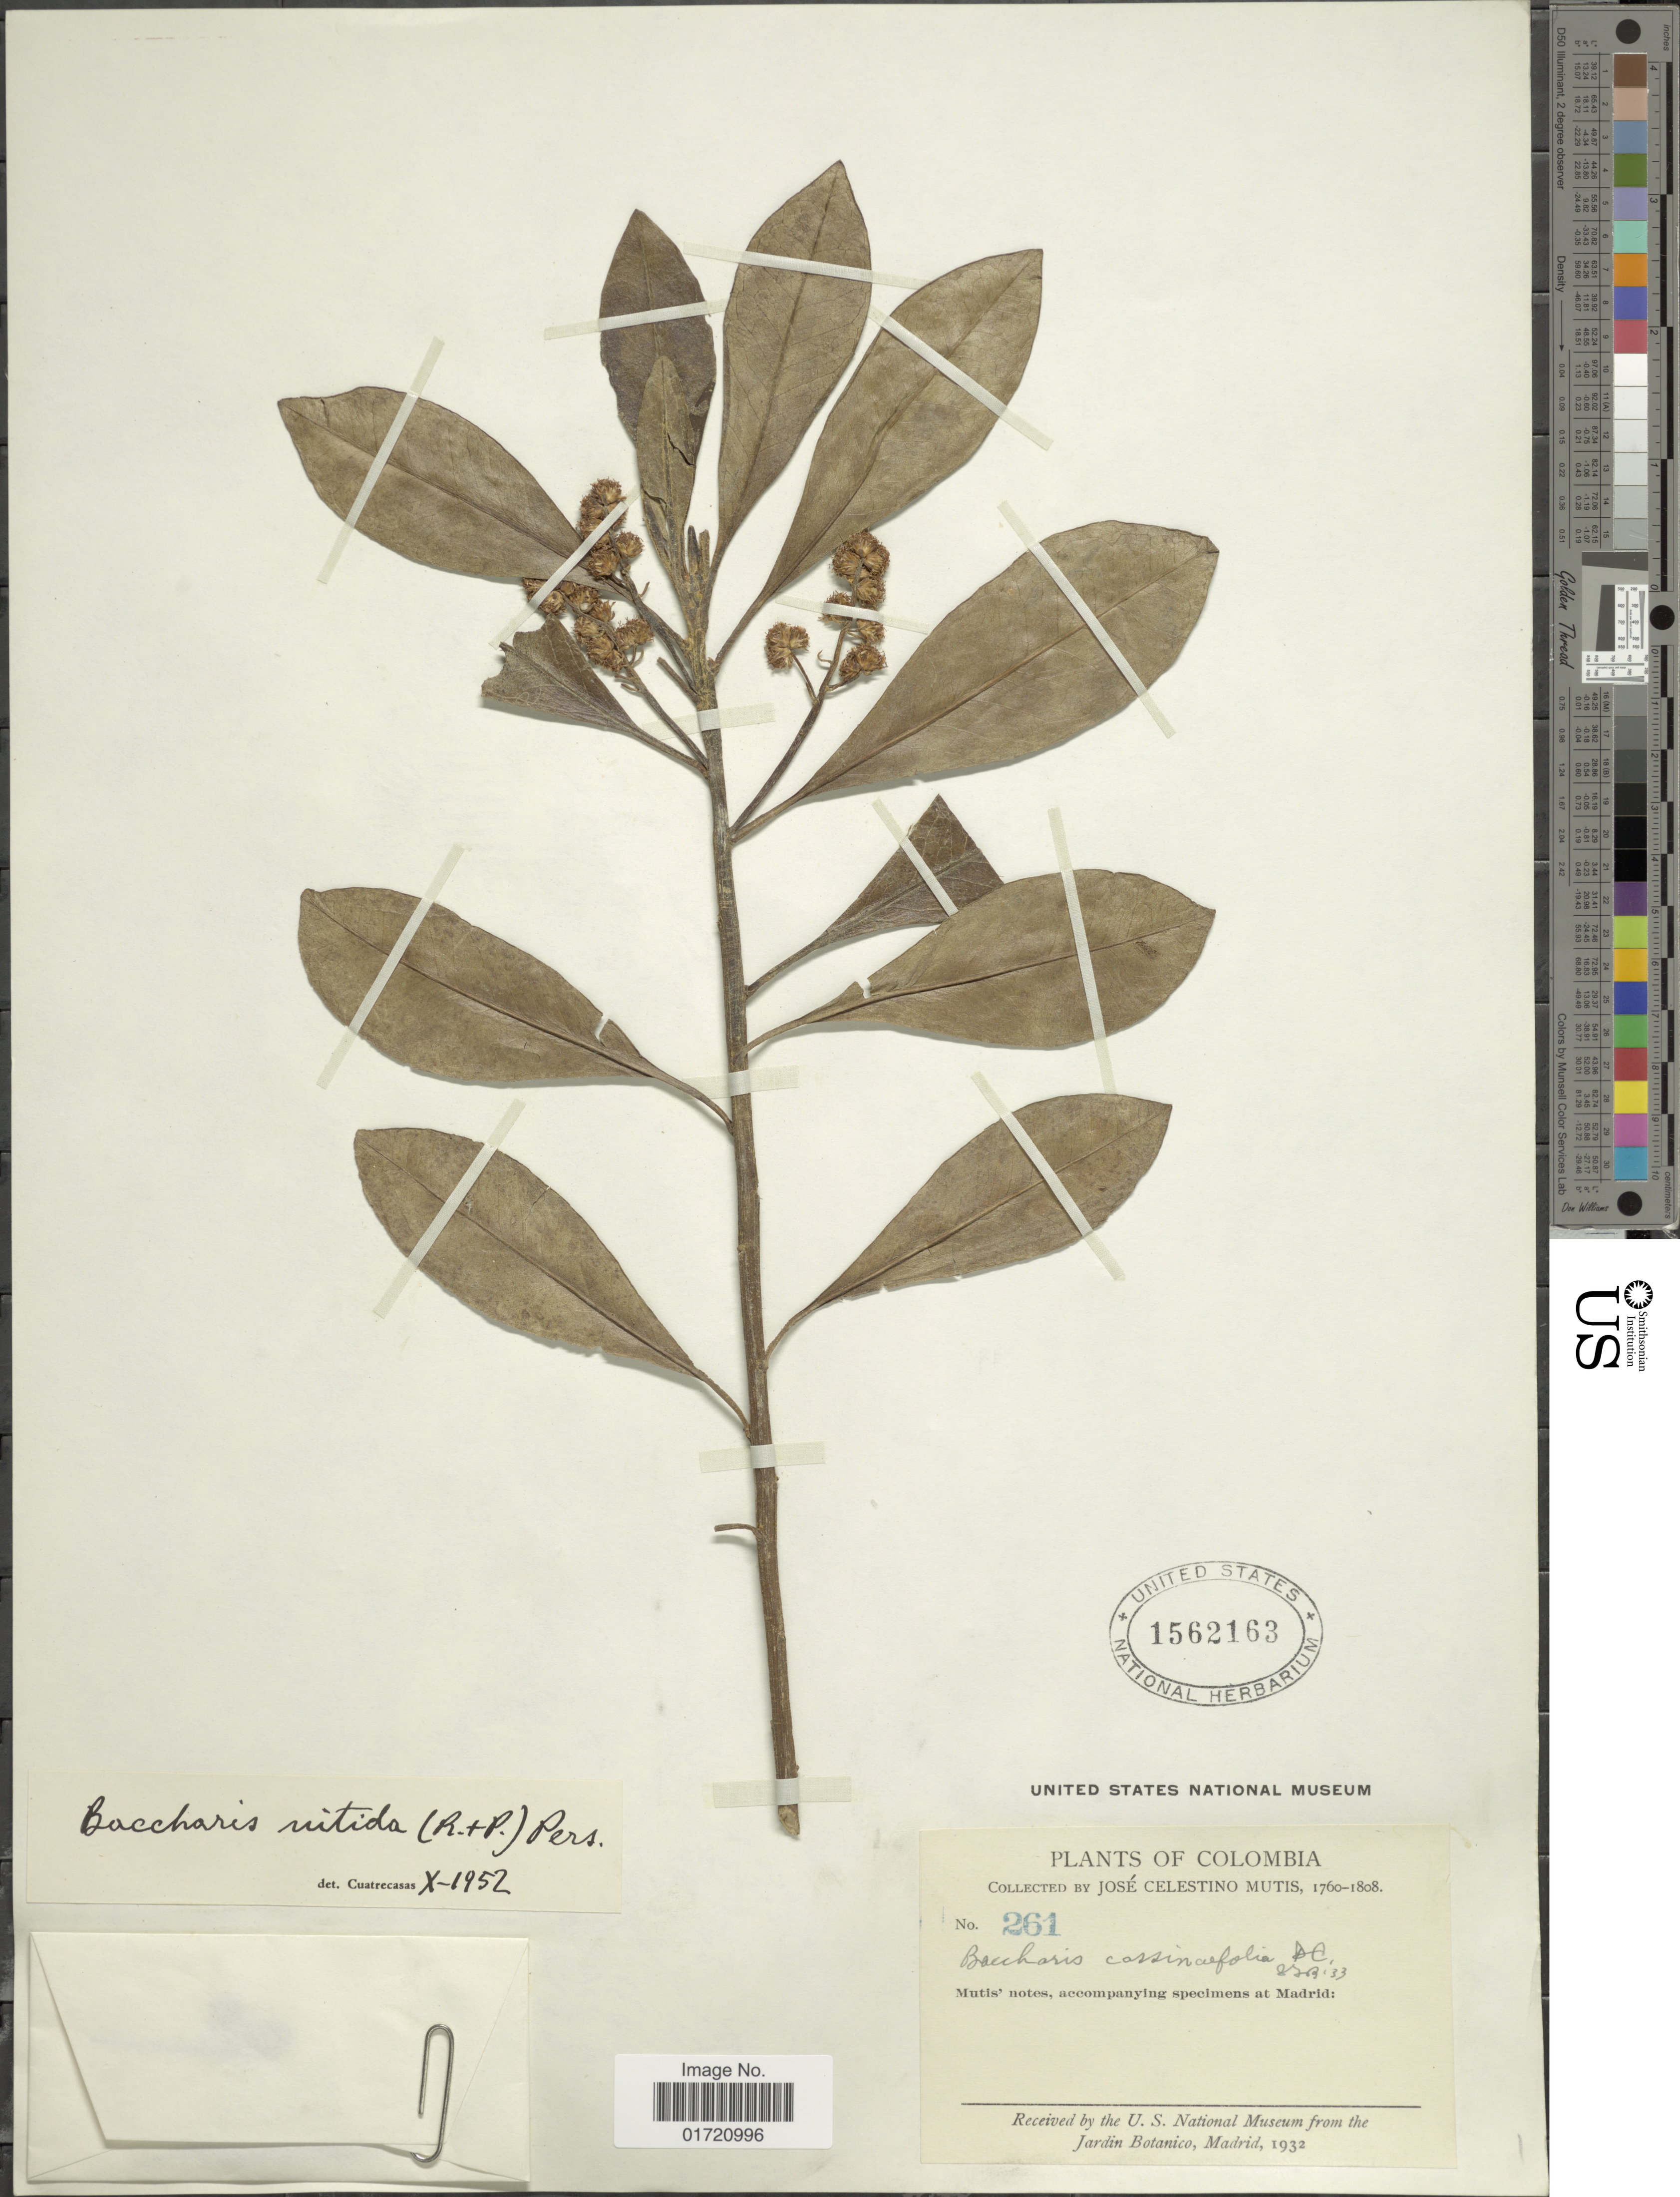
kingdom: Plantae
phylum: Tracheophyta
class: Magnoliopsida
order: Asterales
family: Asteraceae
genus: Baccharis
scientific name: Baccharis nitida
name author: (Ruiz & Pav.) Pers.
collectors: J. C. B. Mutis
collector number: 261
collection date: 1760/1808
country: Colombia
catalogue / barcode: US 1562163